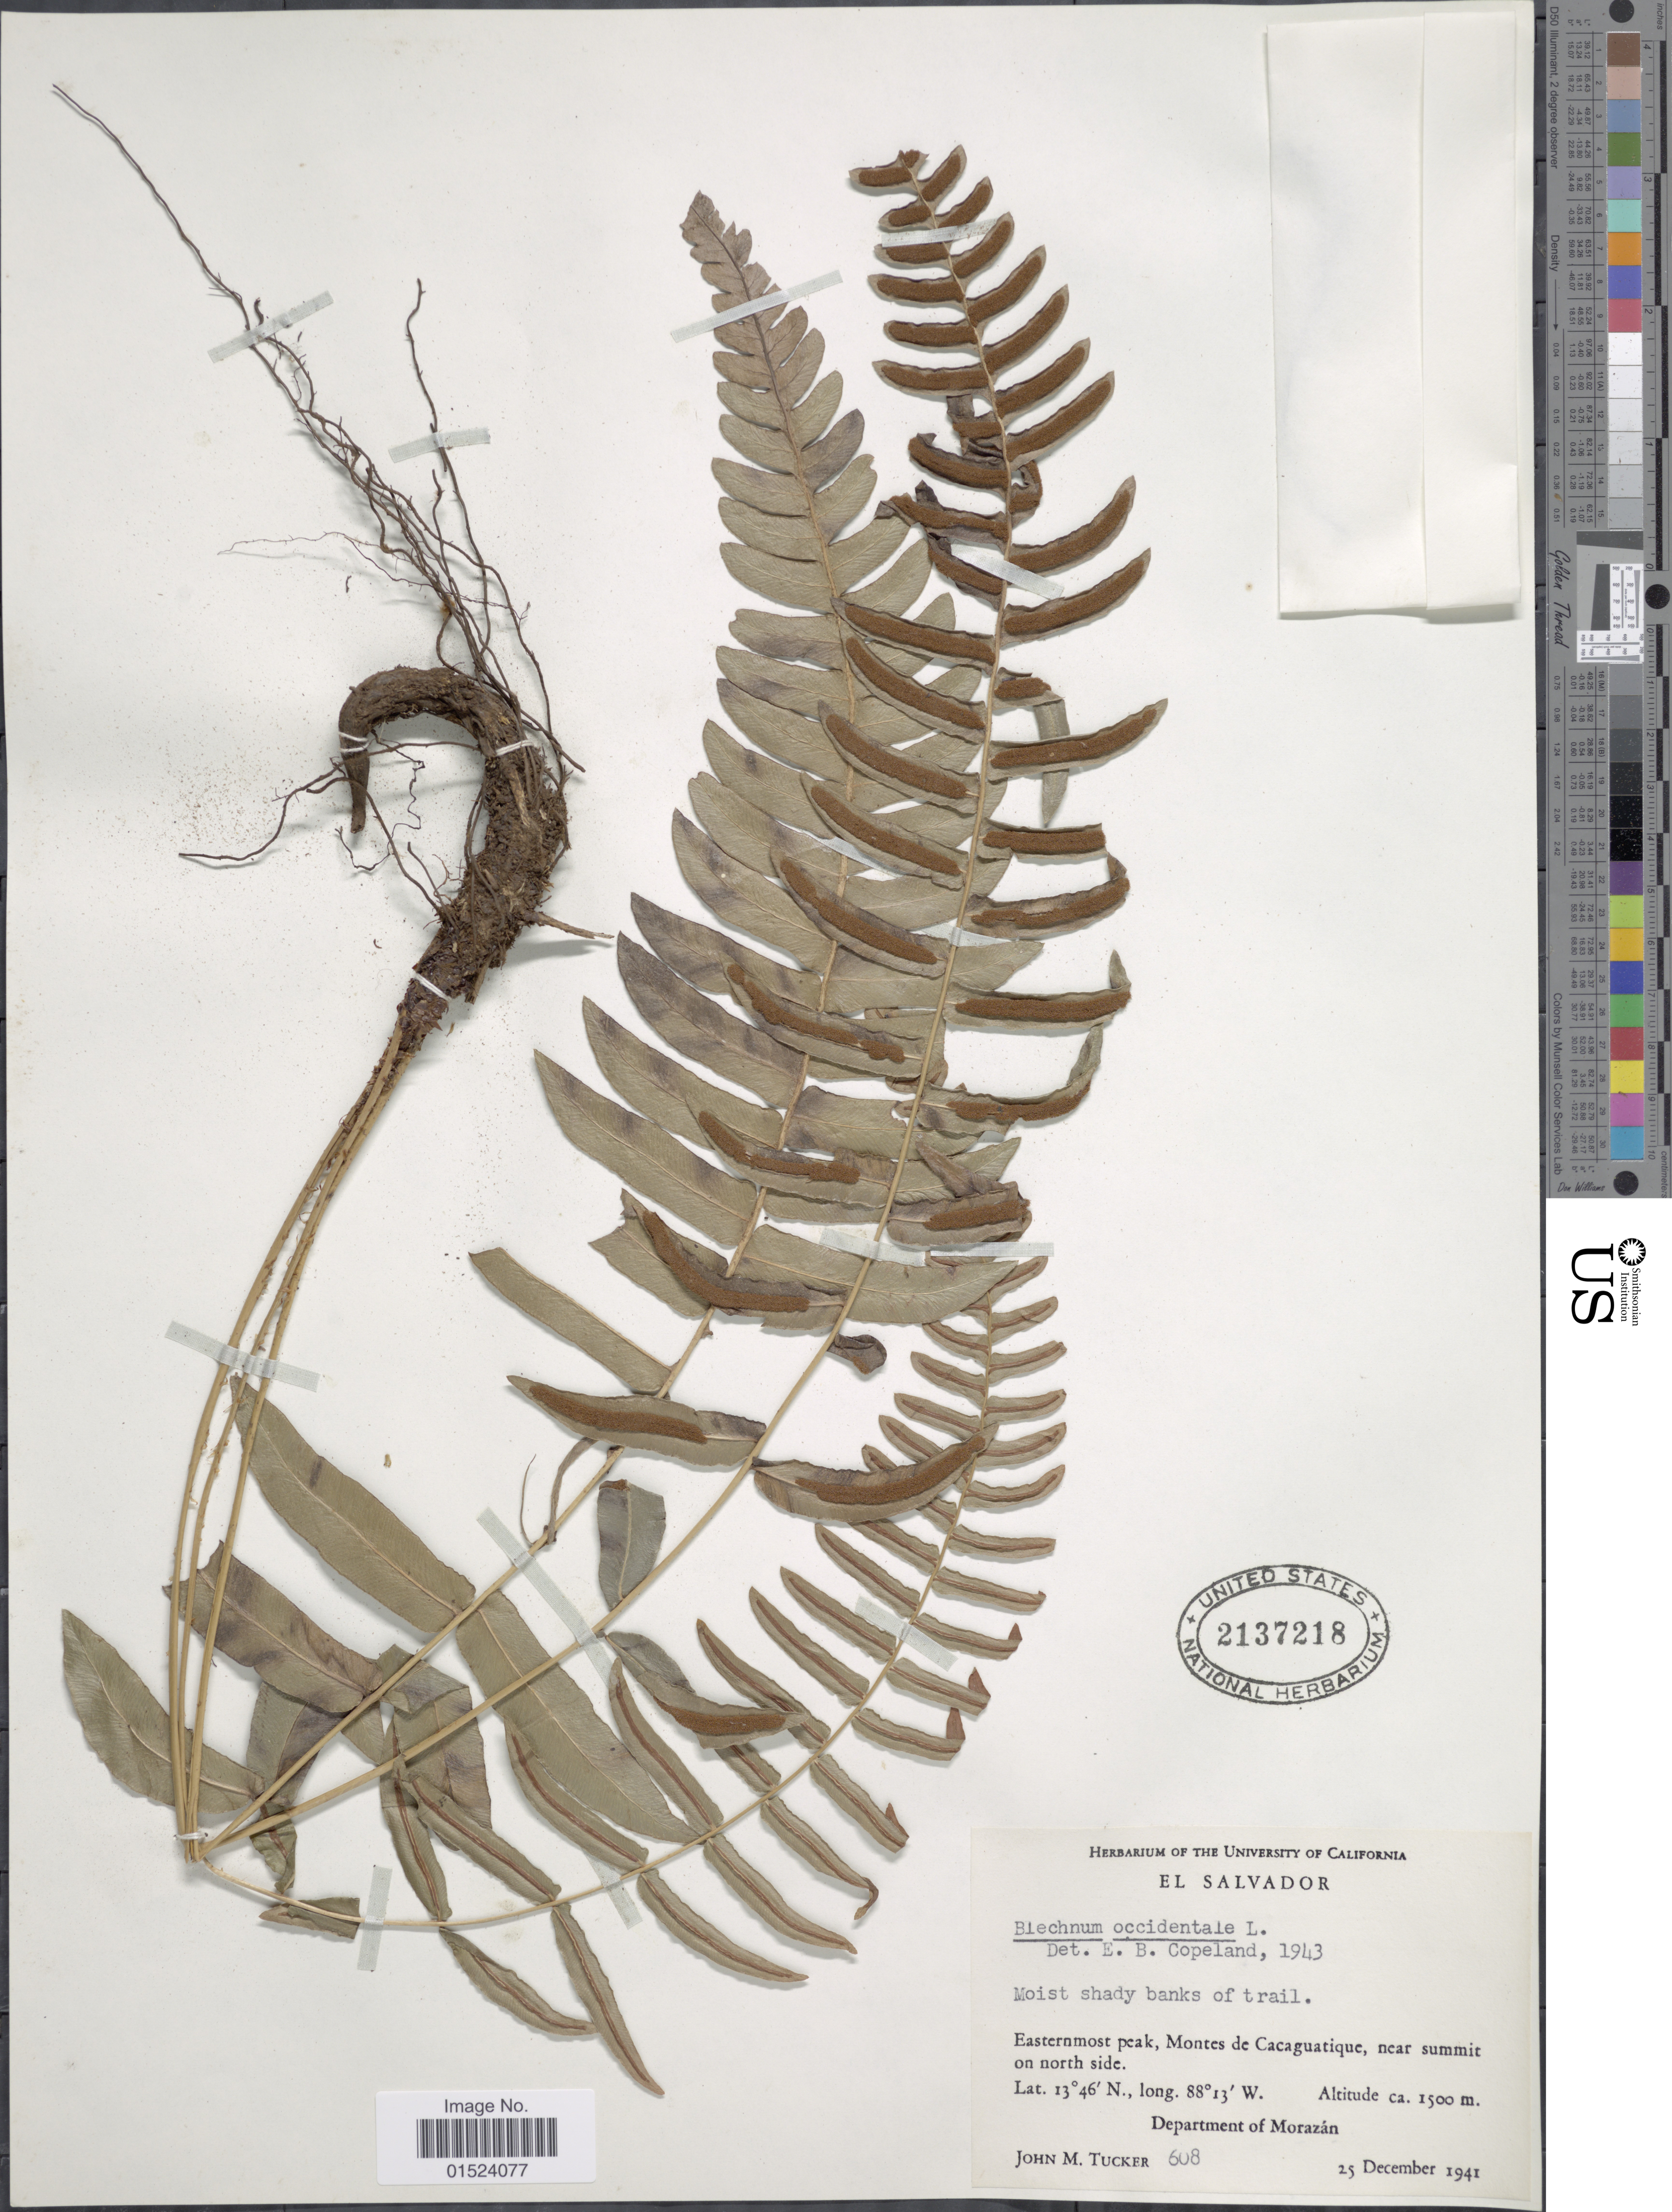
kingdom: Plantae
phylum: Tracheophyta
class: Polypodiopsida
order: Polypodiales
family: Blechnaceae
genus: Blechnum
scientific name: Blechnum glandulosum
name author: Link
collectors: J. M. Tucker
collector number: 608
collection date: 1941-12-25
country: El Salvador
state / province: Morazan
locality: Easternmost peak, Montes de Cacaguatique, near summit on north side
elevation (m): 1500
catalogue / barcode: US 2137218